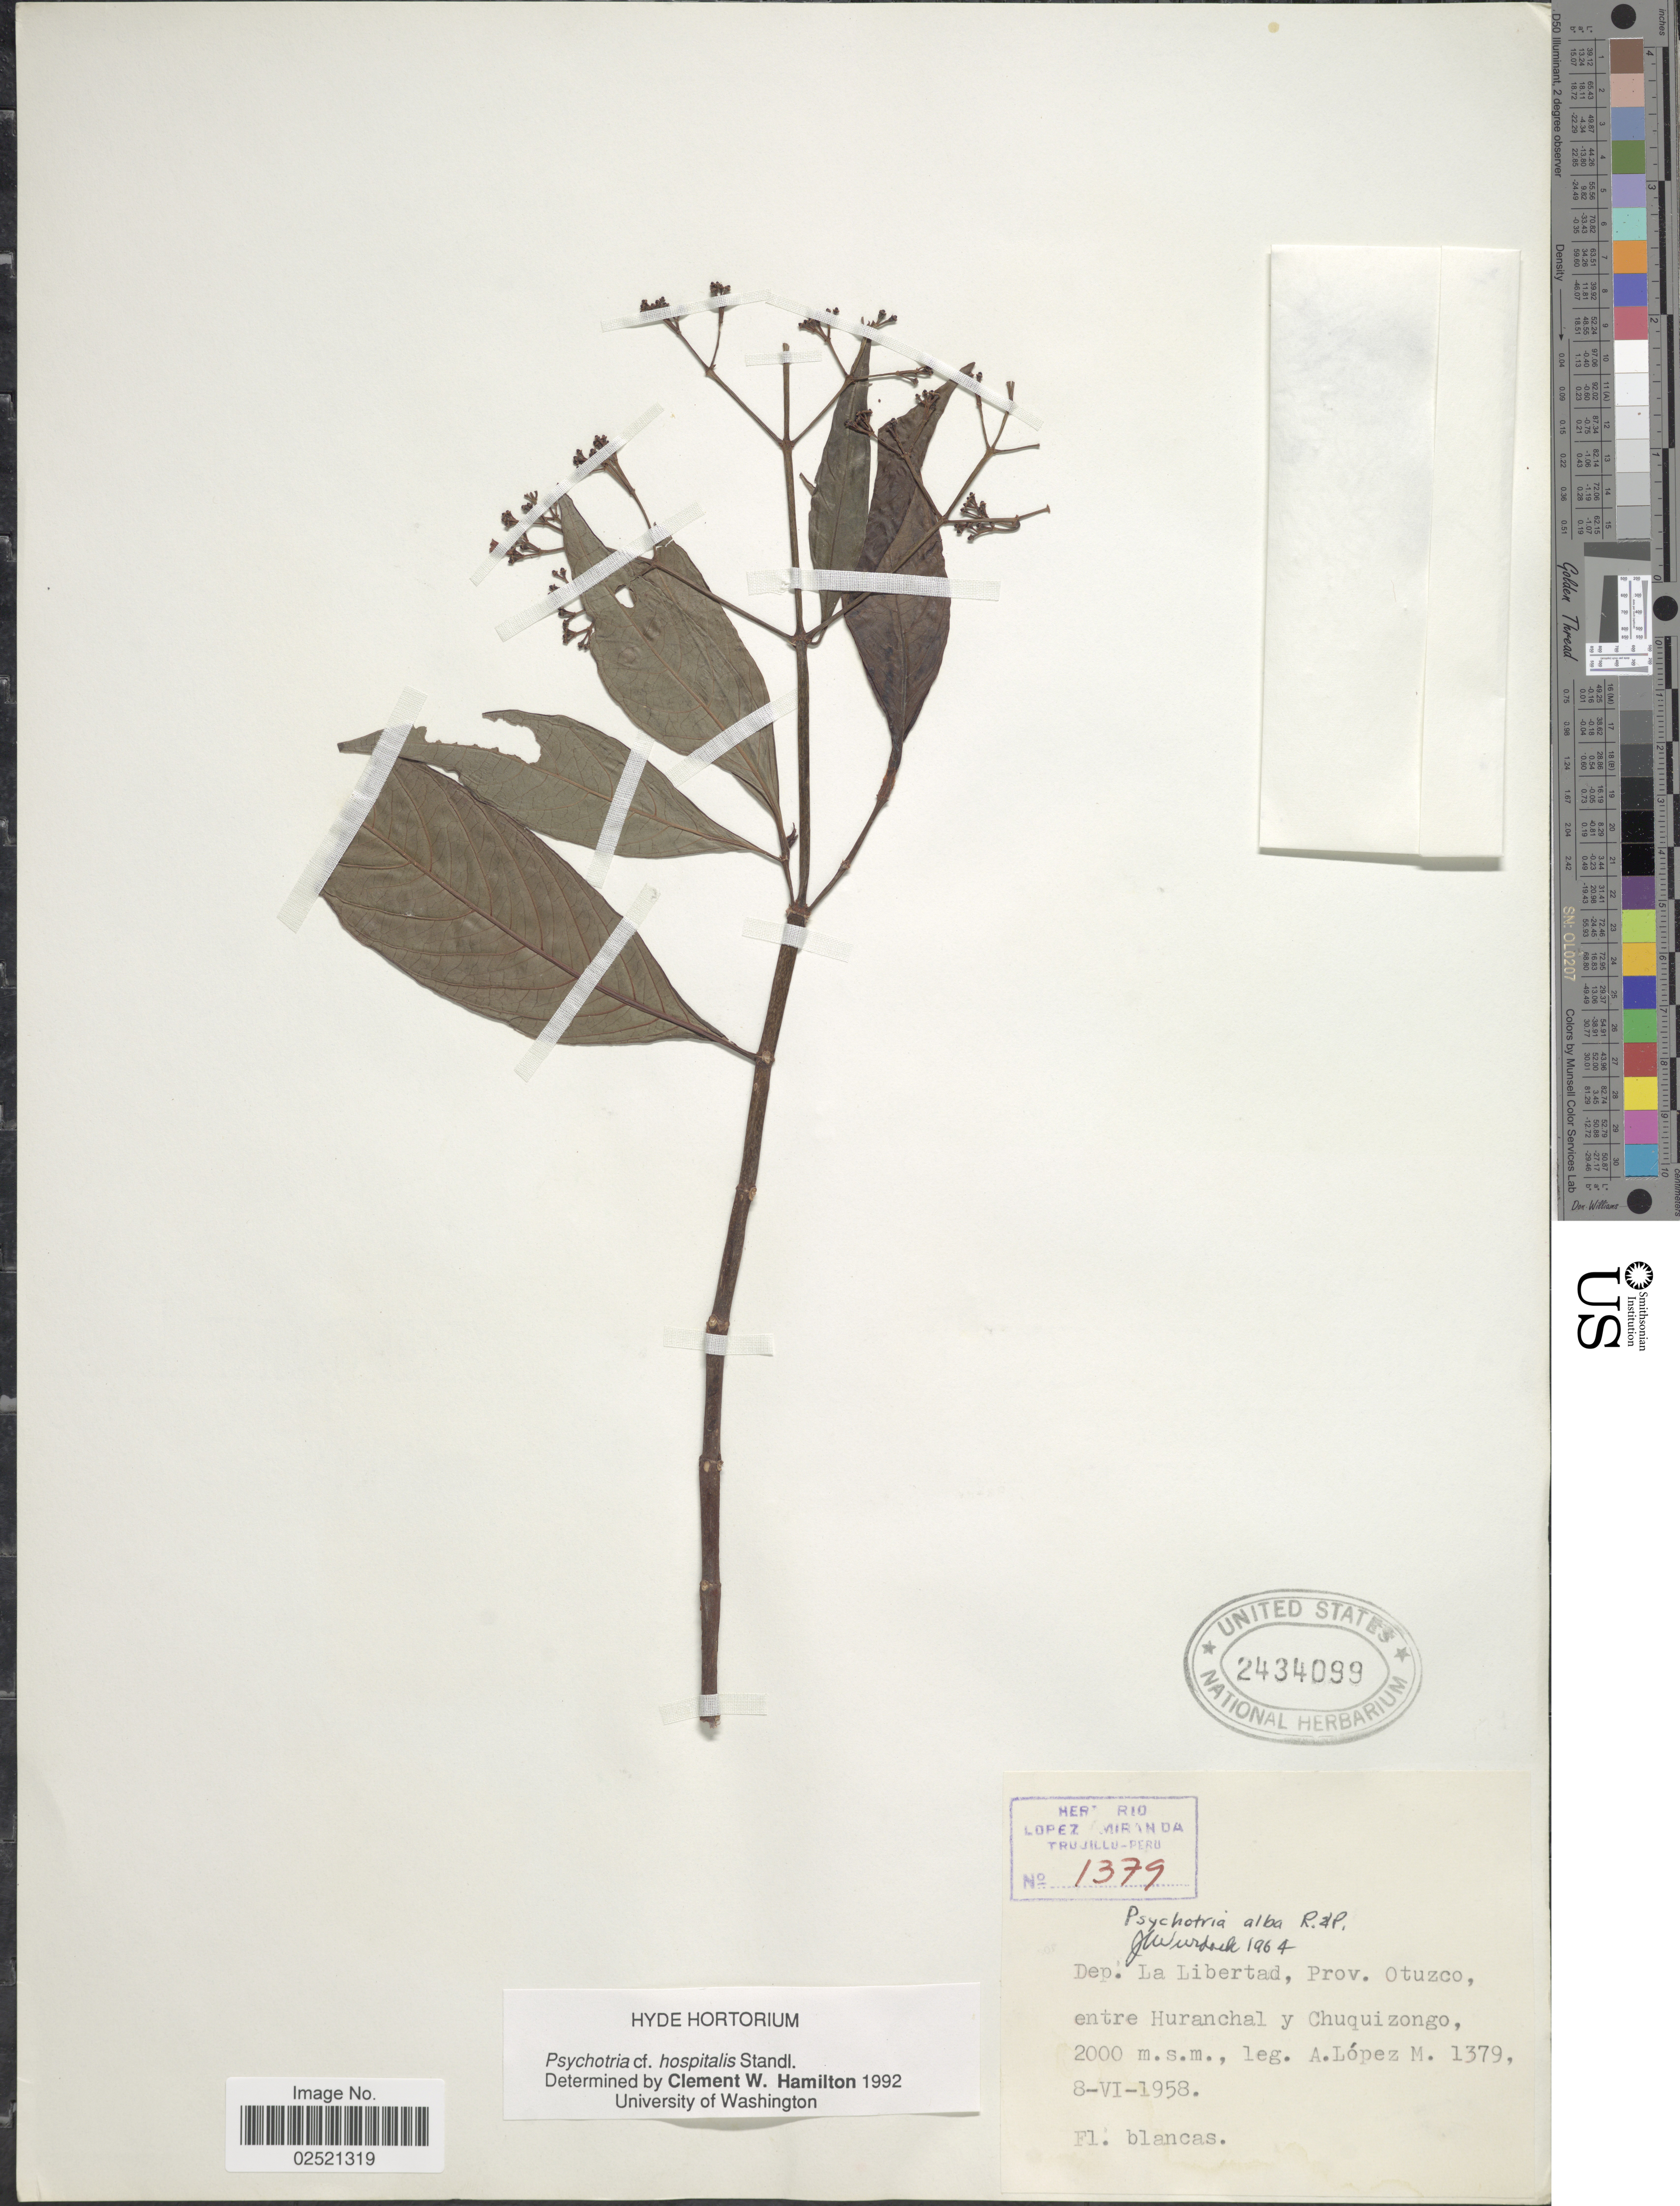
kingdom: Plantae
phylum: Tracheophyta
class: Magnoliopsida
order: Gentianales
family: Rubiaceae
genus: Psychotria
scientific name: Psychotria hospitalis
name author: Standl.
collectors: A. López M.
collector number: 1379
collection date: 1958-06-08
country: Peru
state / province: La Libertad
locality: Prov. Otuzco, entre Huranchal y Chuquizongo.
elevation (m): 2000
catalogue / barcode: US 2434099